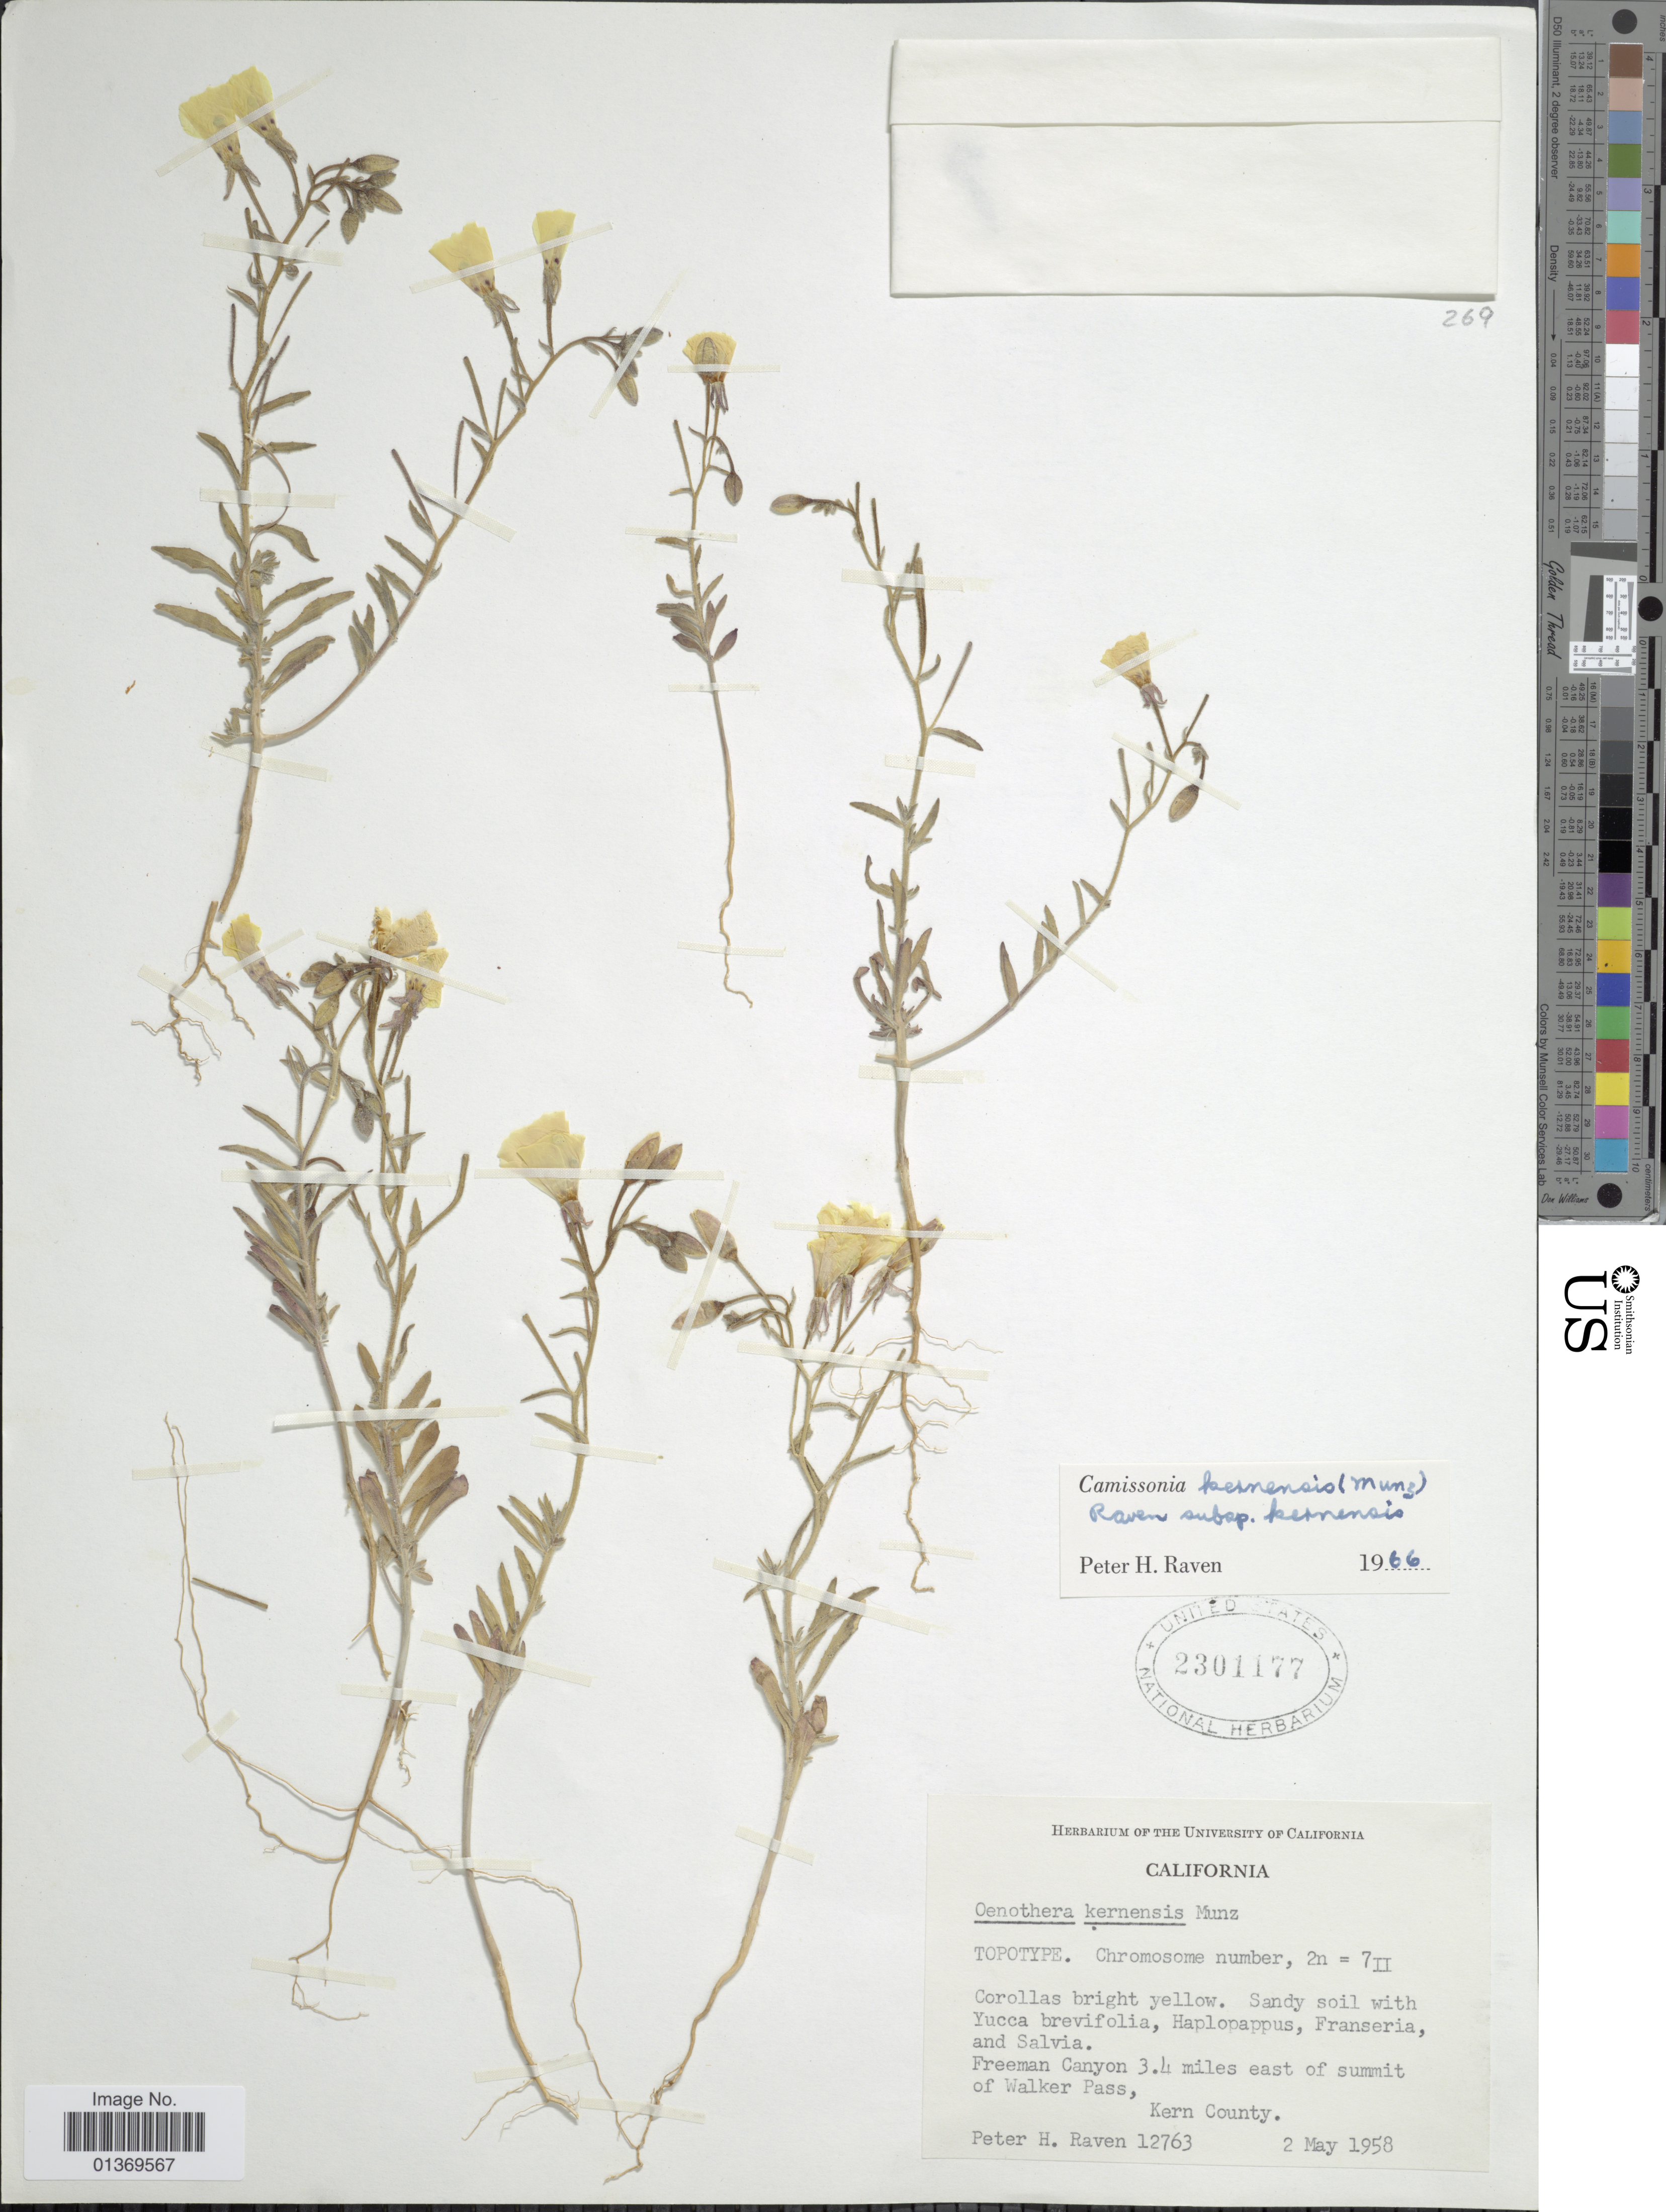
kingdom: Plantae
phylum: Tracheophyta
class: Magnoliopsida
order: Myrtales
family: Onagraceae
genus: Camissonia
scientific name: Camissonia kernensis subsp. kernensis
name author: (Munz) P.H. Raven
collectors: P. H. Raven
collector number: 12763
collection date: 1958-05-02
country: United States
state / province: California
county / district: Kern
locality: Freeman Canyon 3.4 miles east of summit of Walker Pass, Kern County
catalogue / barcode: US 2301177